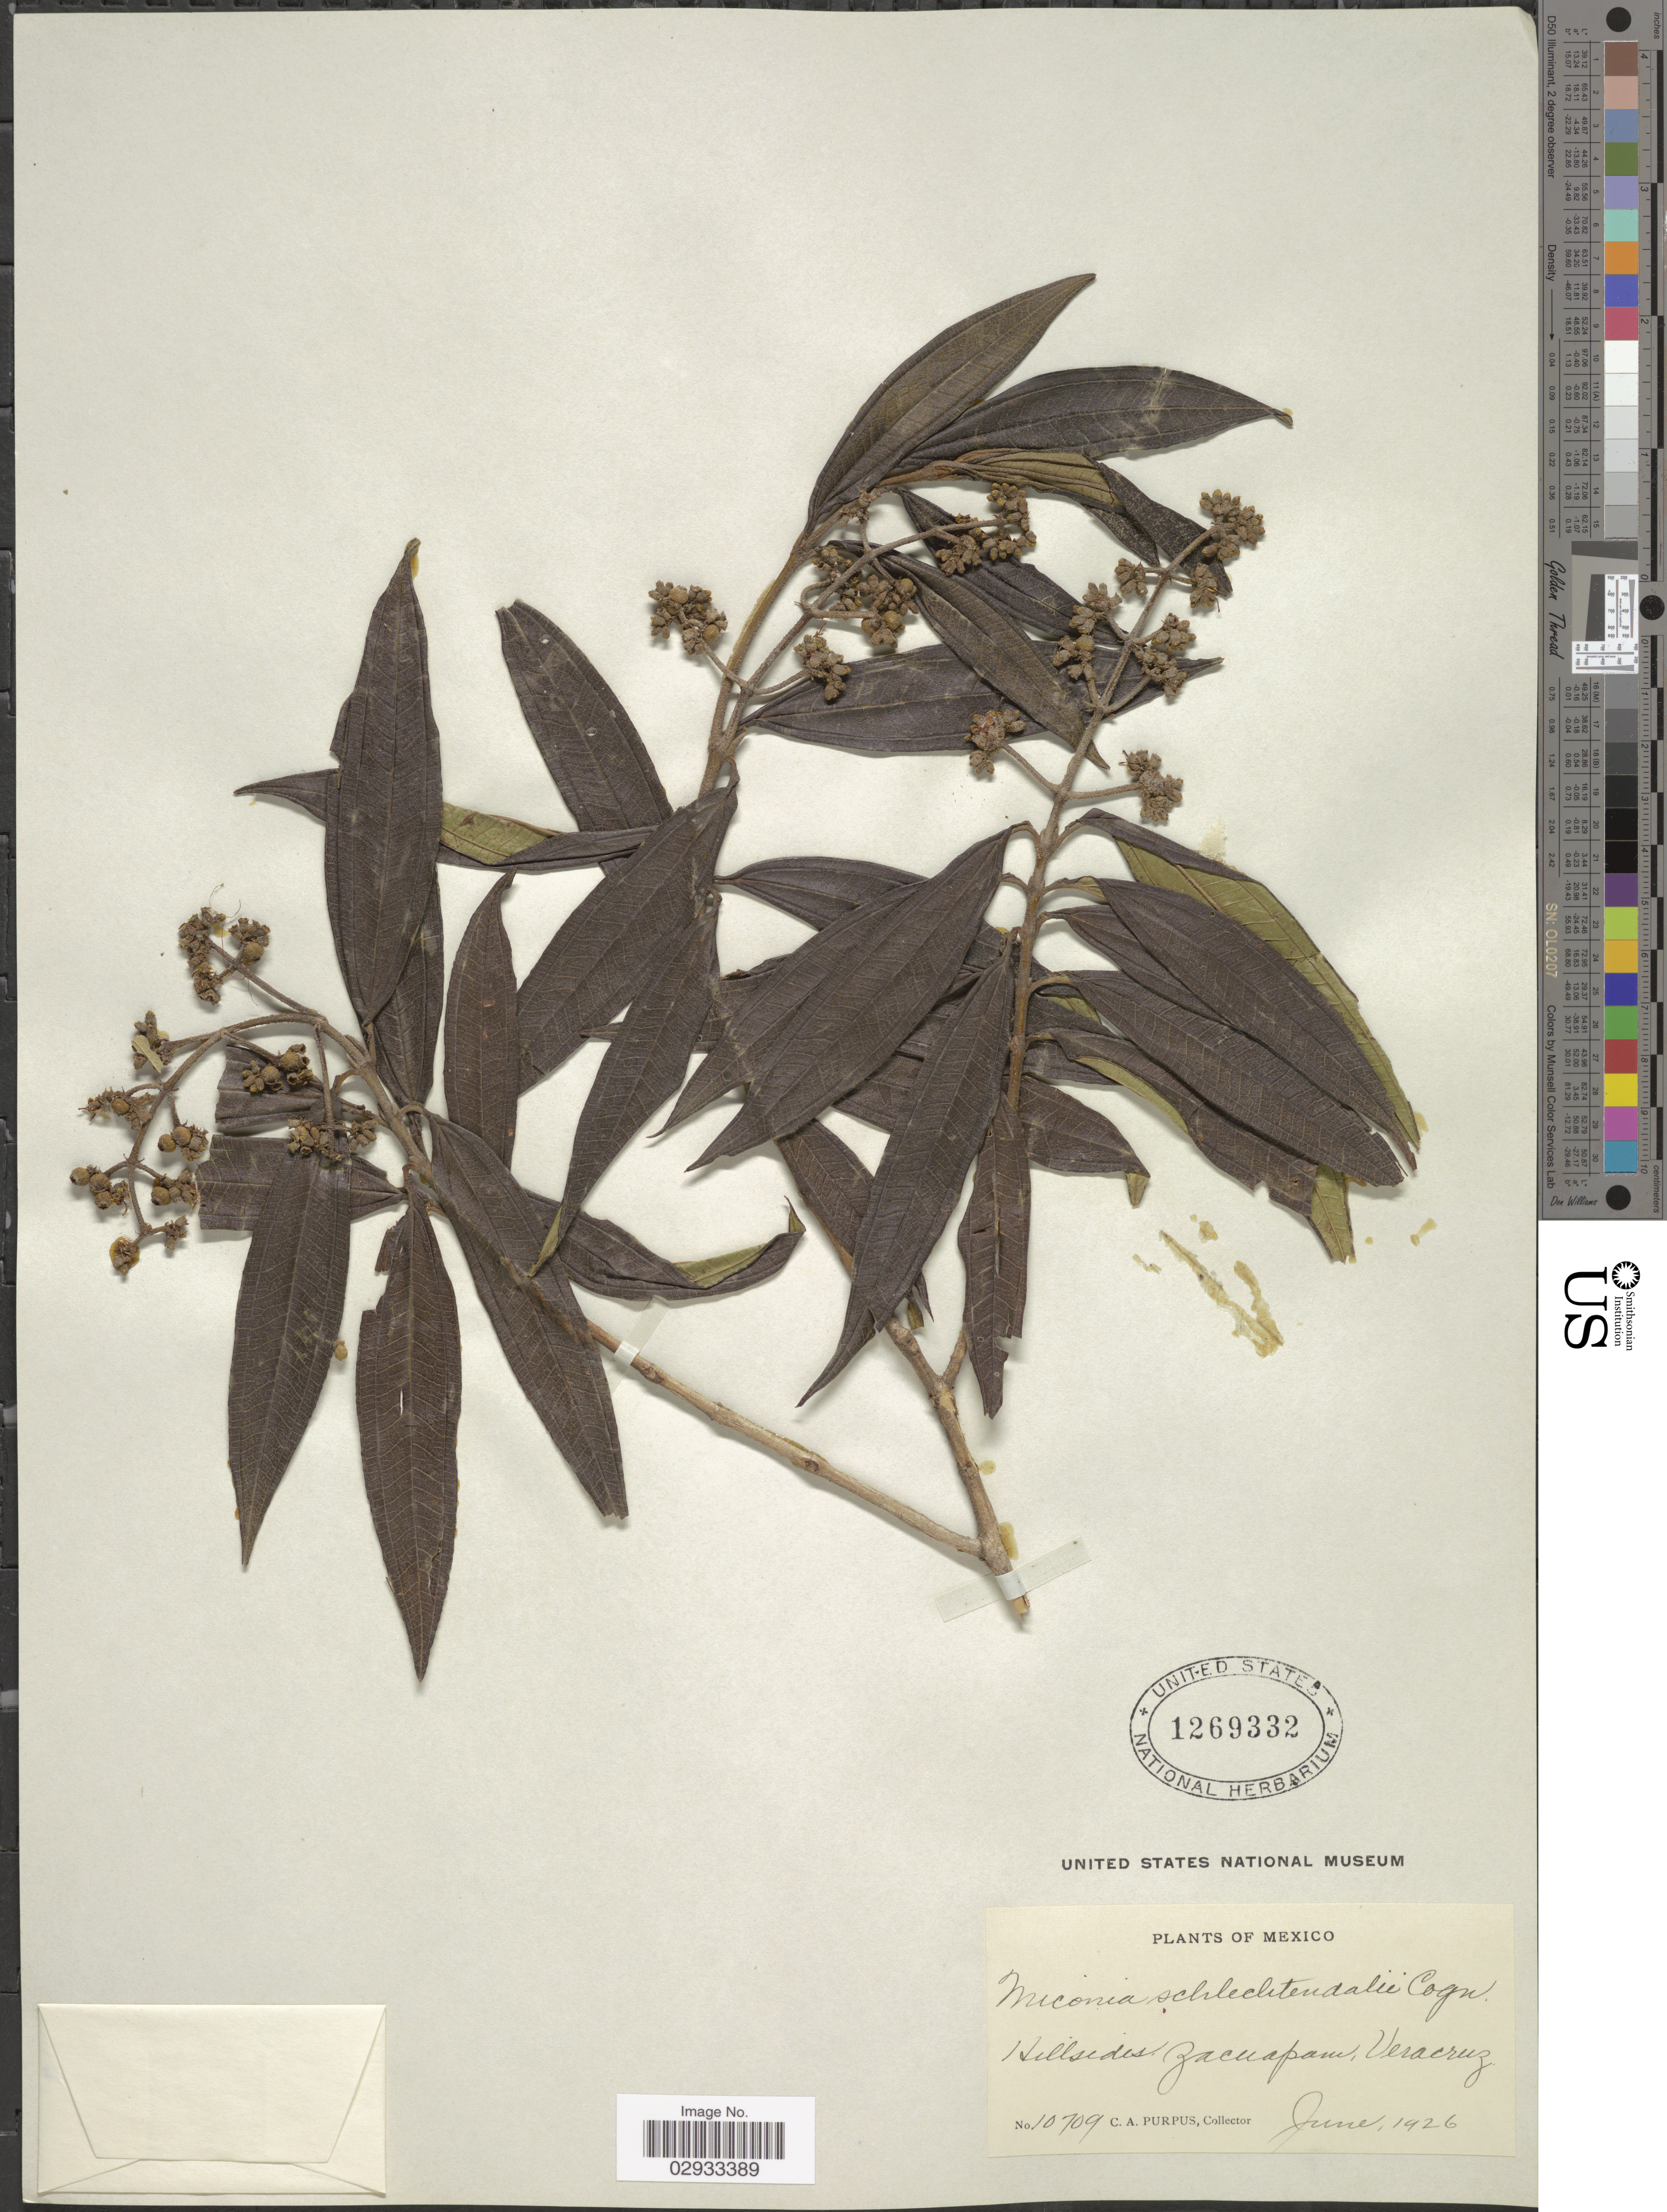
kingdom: Plantae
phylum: Tracheophyta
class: Magnoliopsida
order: Myrtales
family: Melastomataceae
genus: Miconia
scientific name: Miconia schlechtendalii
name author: Cogn. in DC.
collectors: C. A. Purpus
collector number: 10709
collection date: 1926-06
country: Mexico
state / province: Veracruz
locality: Hillsides. Zacuapam, Veracruz.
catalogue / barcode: US 1269332